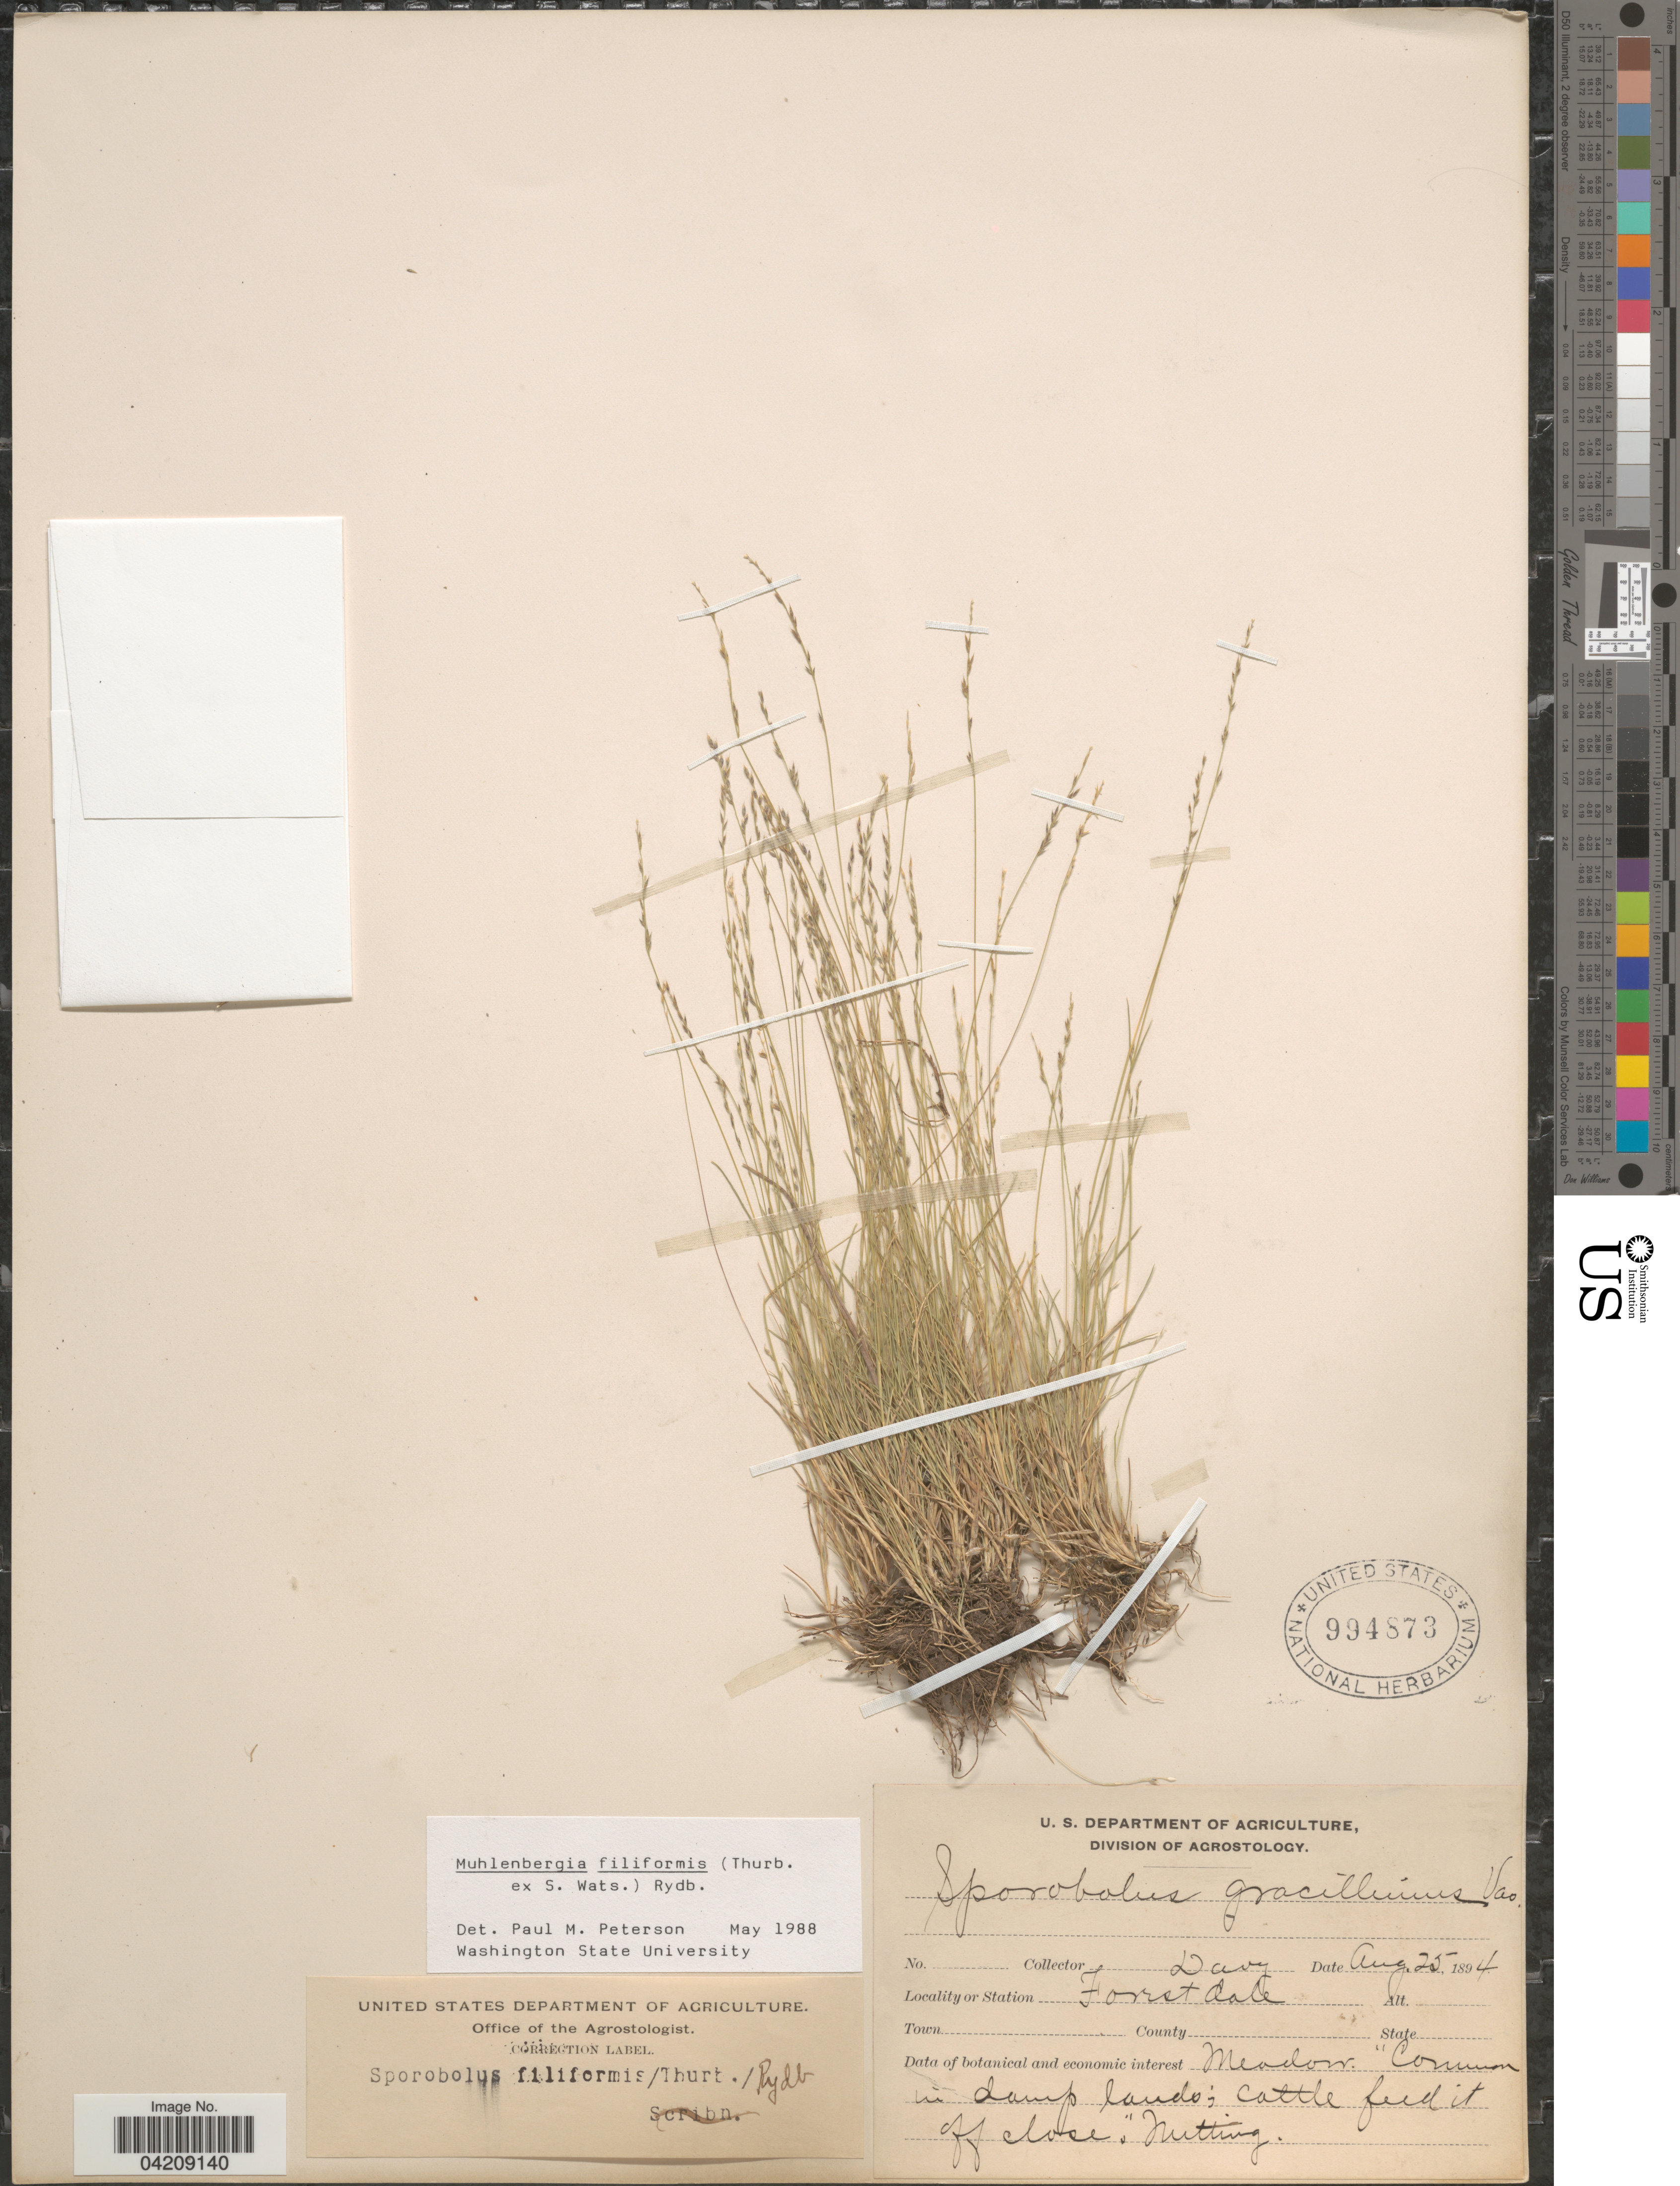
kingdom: Plantae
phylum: Tracheophyta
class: Liliopsida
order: Poales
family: Poaceae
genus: Muhlenbergia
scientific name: Muhlenbergia filiformis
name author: (Thurb. ex S. Watson) Rydb.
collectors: Davy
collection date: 1894-08-25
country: United States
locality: Forestdale.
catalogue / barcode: US 994873